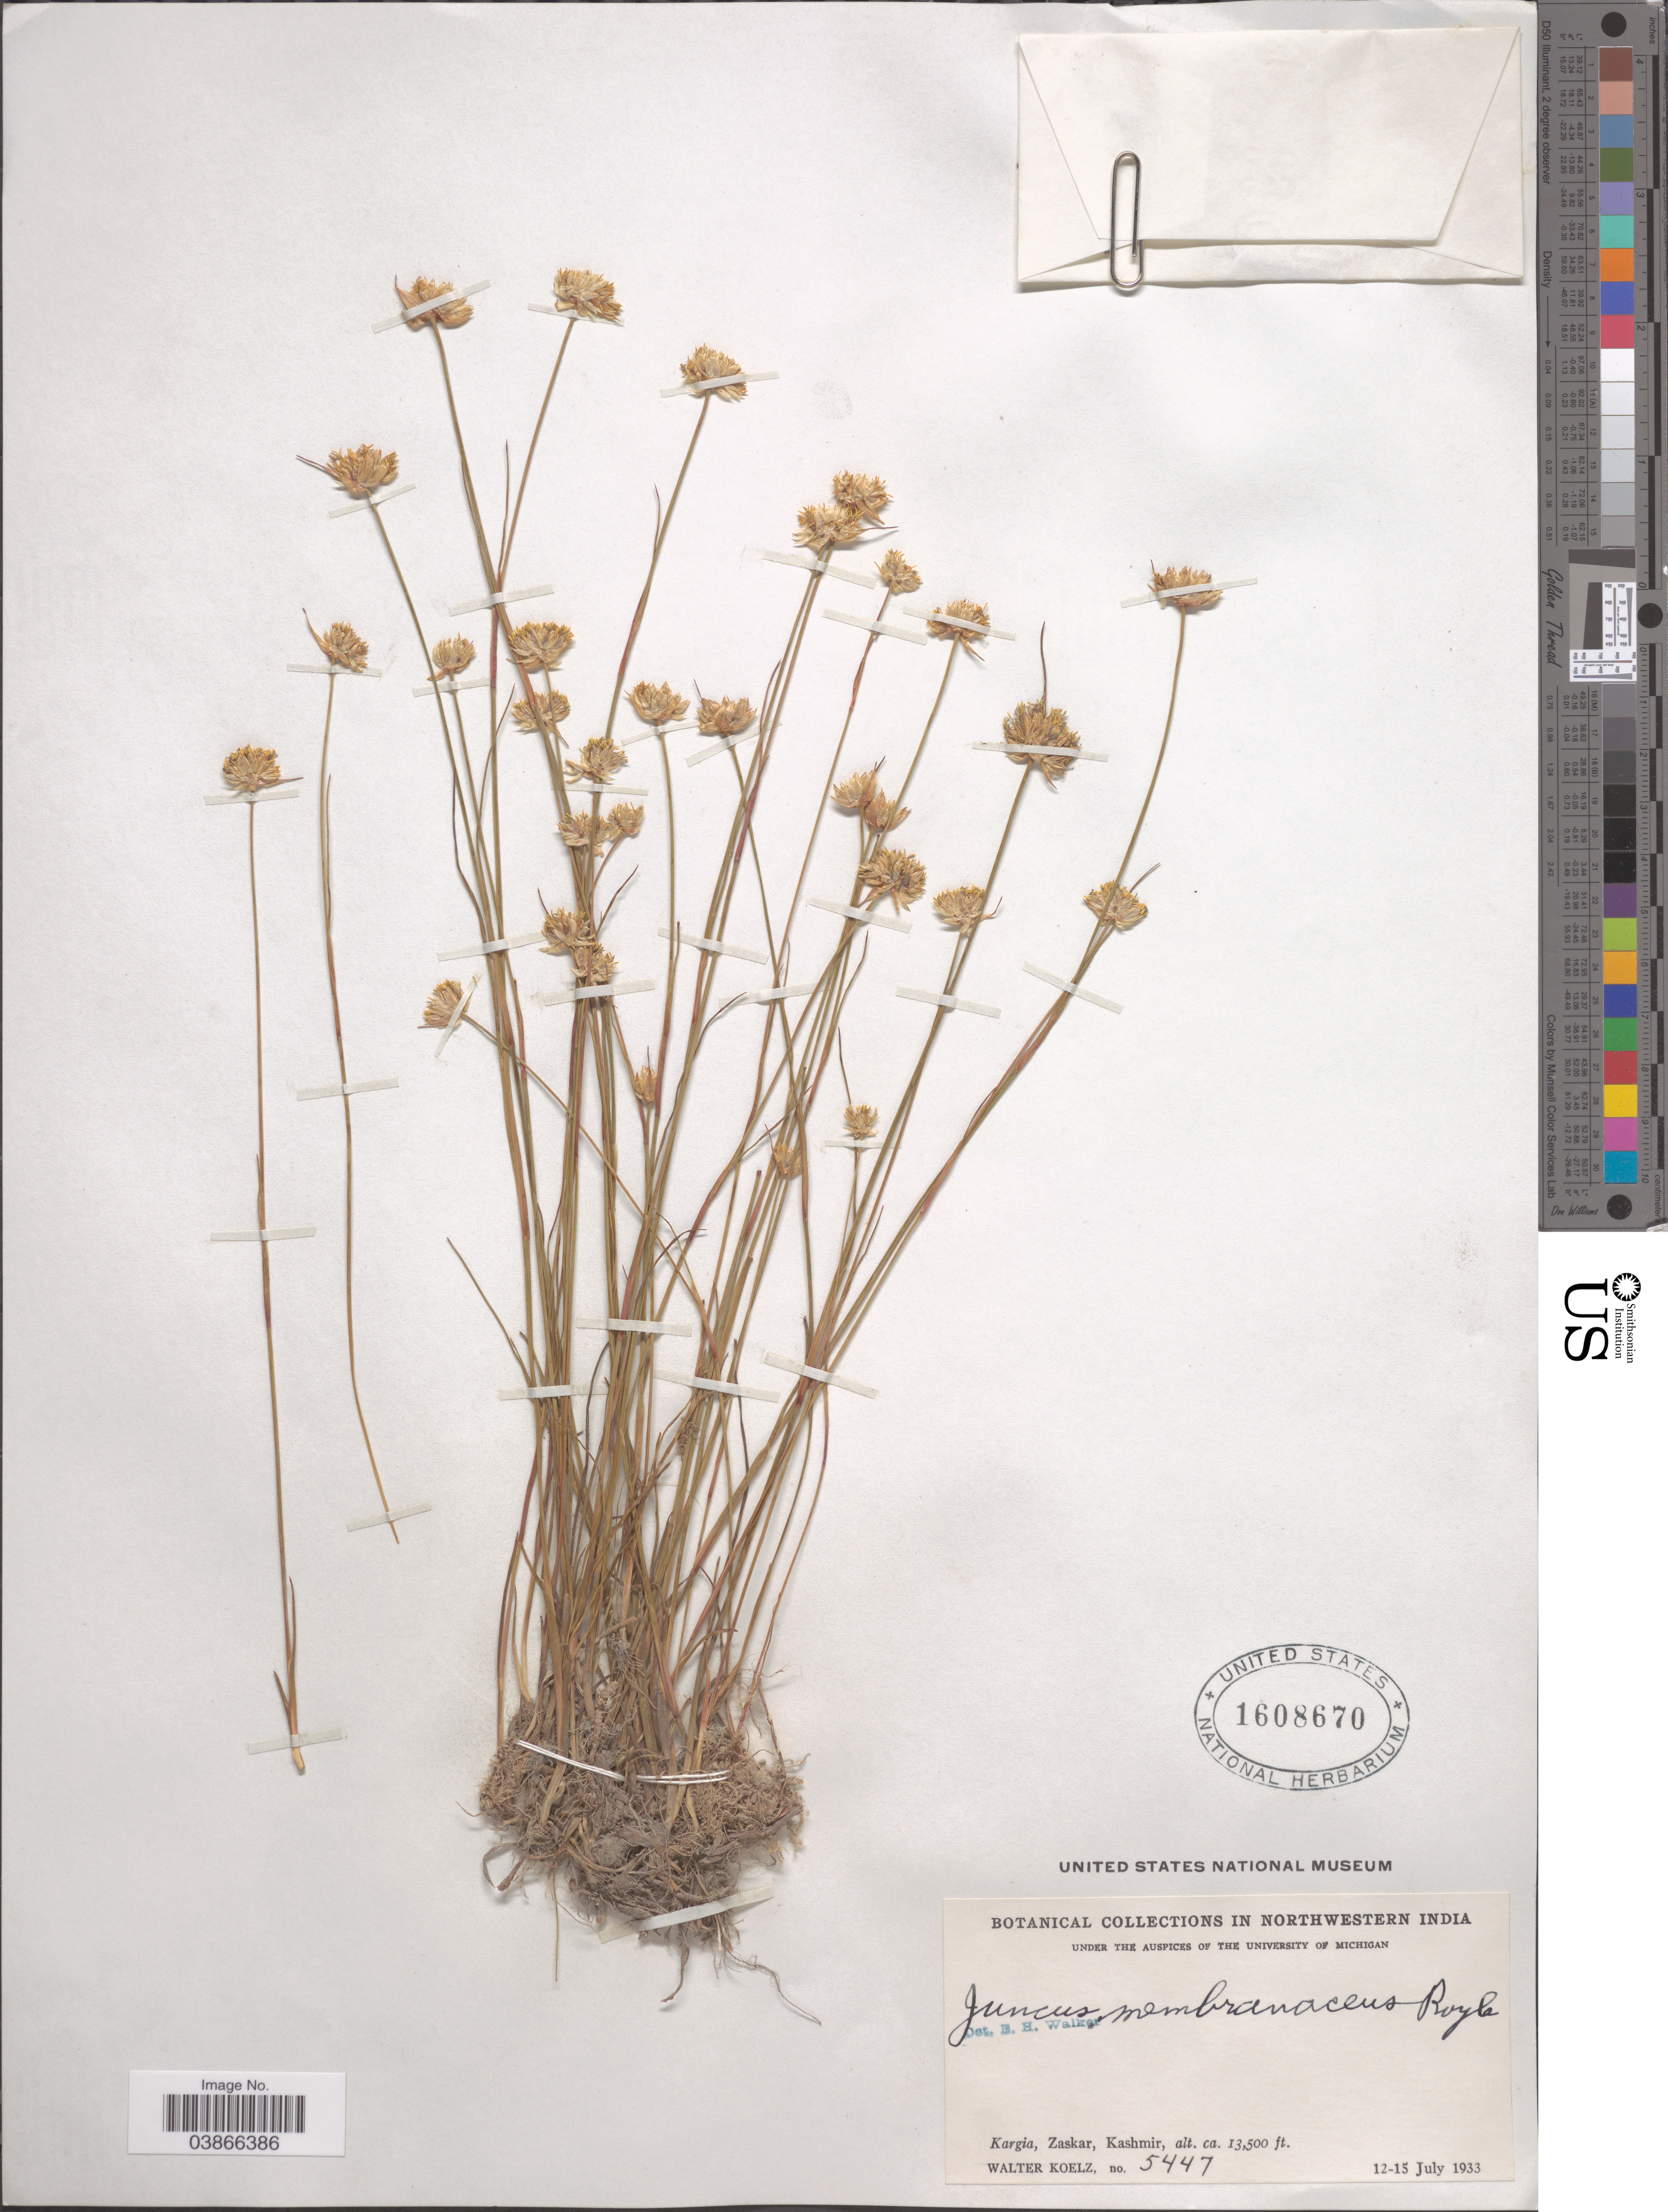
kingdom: Plantae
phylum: Tracheophyta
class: Liliopsida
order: Poales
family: Juncaceae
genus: Juncus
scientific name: Juncus membranaceus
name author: Royle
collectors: W. N. Koelz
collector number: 5447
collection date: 1933-07-12/1933-07-15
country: India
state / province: Jammu and Kashmir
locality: Northwestern India. Kargia, Zaskar, Kashmir.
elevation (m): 4115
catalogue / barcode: US 1608670